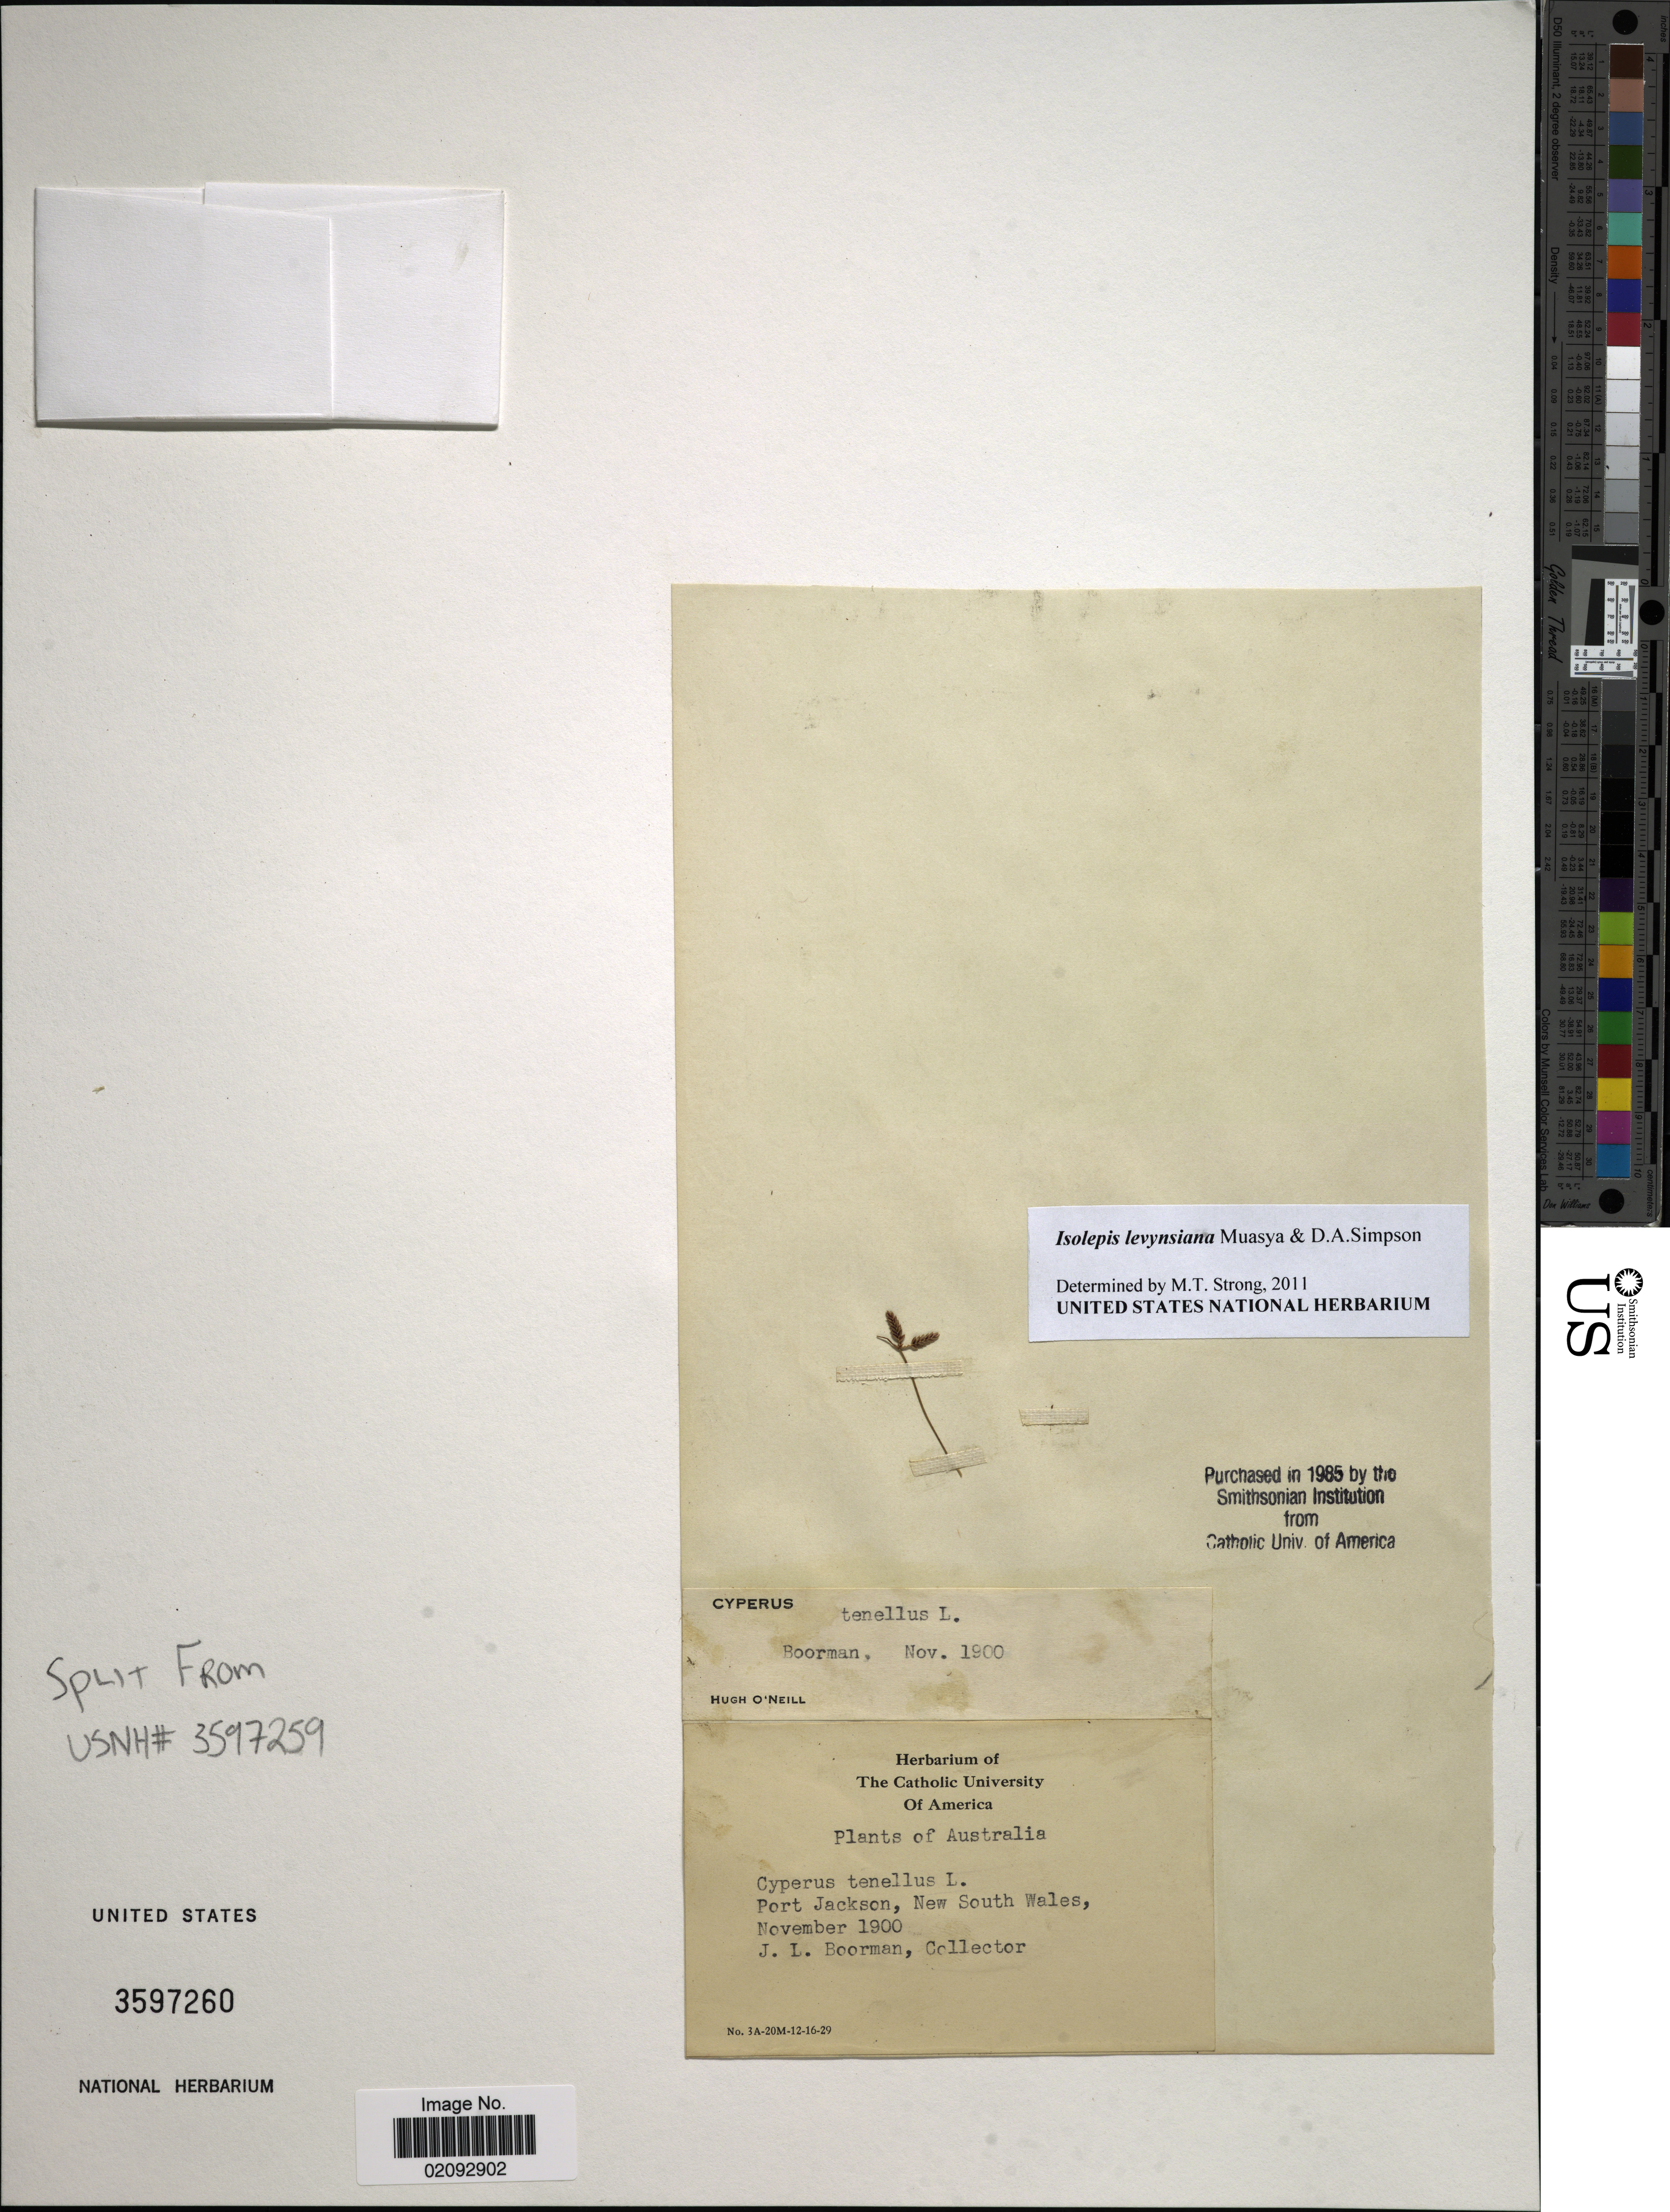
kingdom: Plantae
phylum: Tracheophyta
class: Liliopsida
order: Poales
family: Cyperaceae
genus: Isolepis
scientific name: Isolepis levynsiana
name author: Muasya & D.A. Simpson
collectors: J. Boorman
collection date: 1900-11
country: Australia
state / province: New South Wales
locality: Port Jackson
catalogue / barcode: US 3597260